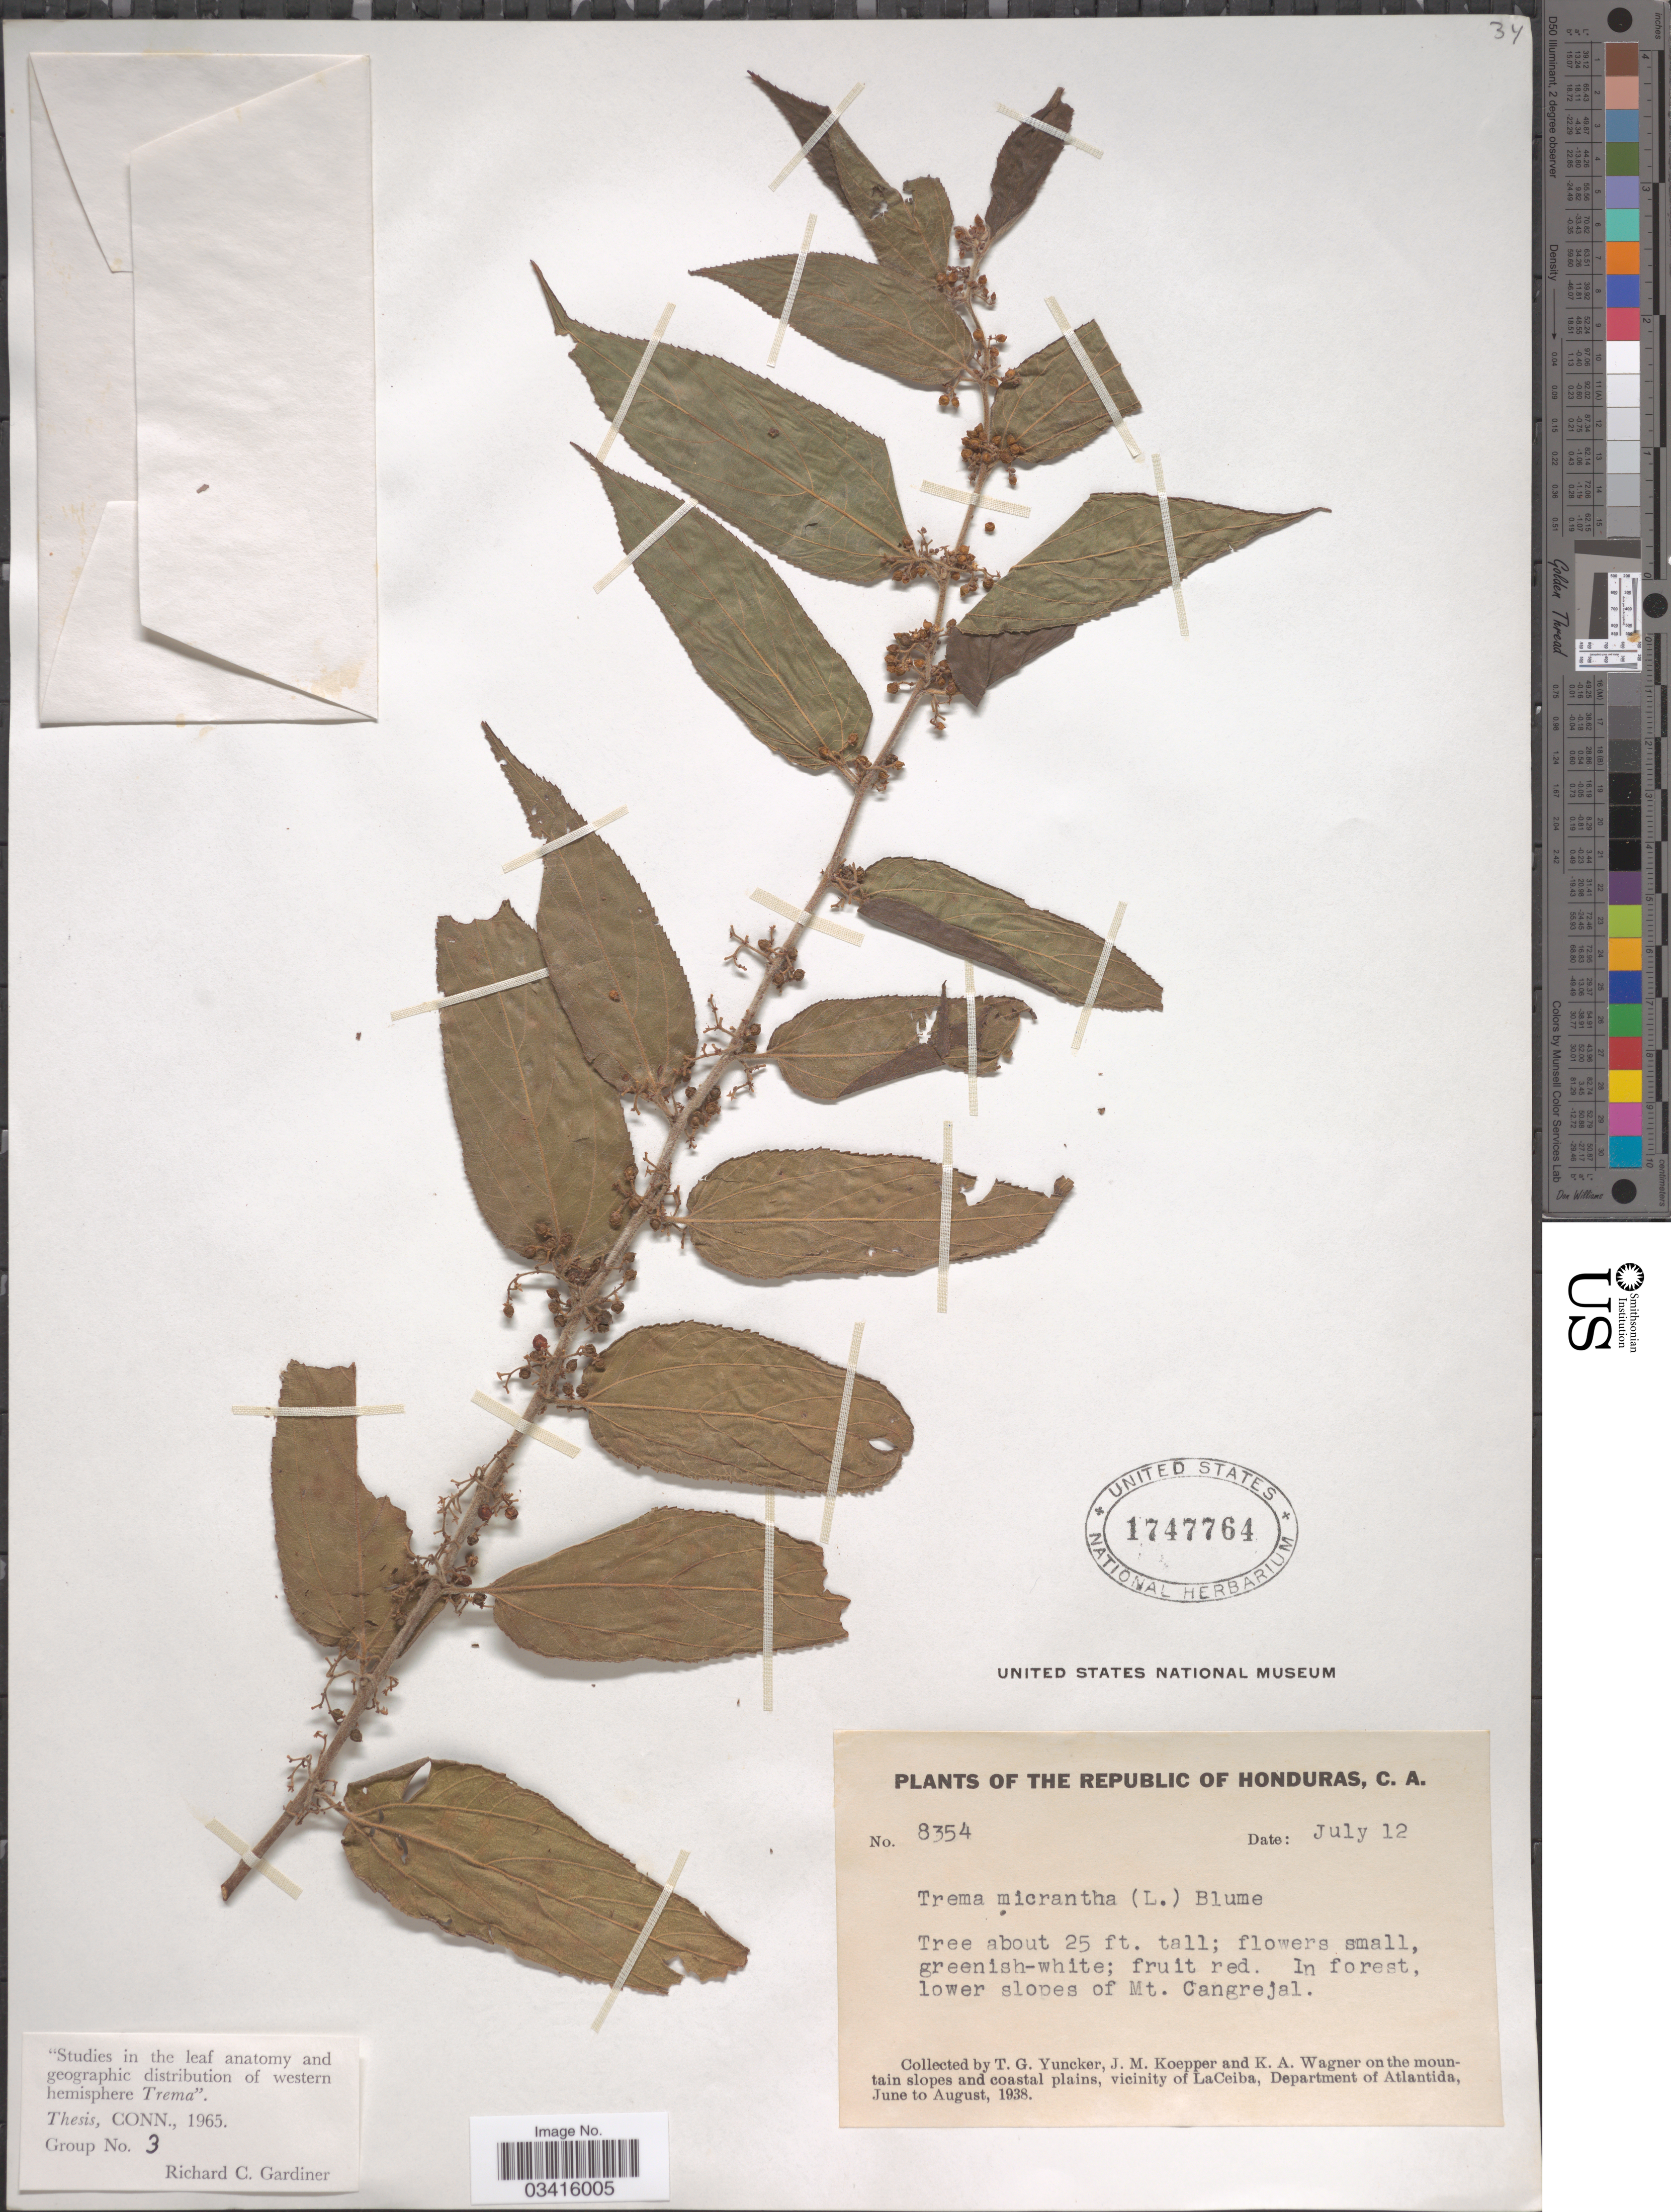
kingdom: Plantae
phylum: Tracheophyta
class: Magnoliopsida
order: Rosales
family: Cannabaceae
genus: Trema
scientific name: Trema micranthum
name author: (L.) Blume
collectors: T. G. Yuncker, J. M. Koepper & K. A. Wagner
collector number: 8354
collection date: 1938-07-12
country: Honduras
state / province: Atlántida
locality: In forest, lower slopes of Mt. Cangrejal. On the mountain slopes and coastal plains, vicinity of LaCeiba, Department of Atlantida.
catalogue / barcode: US 1747764